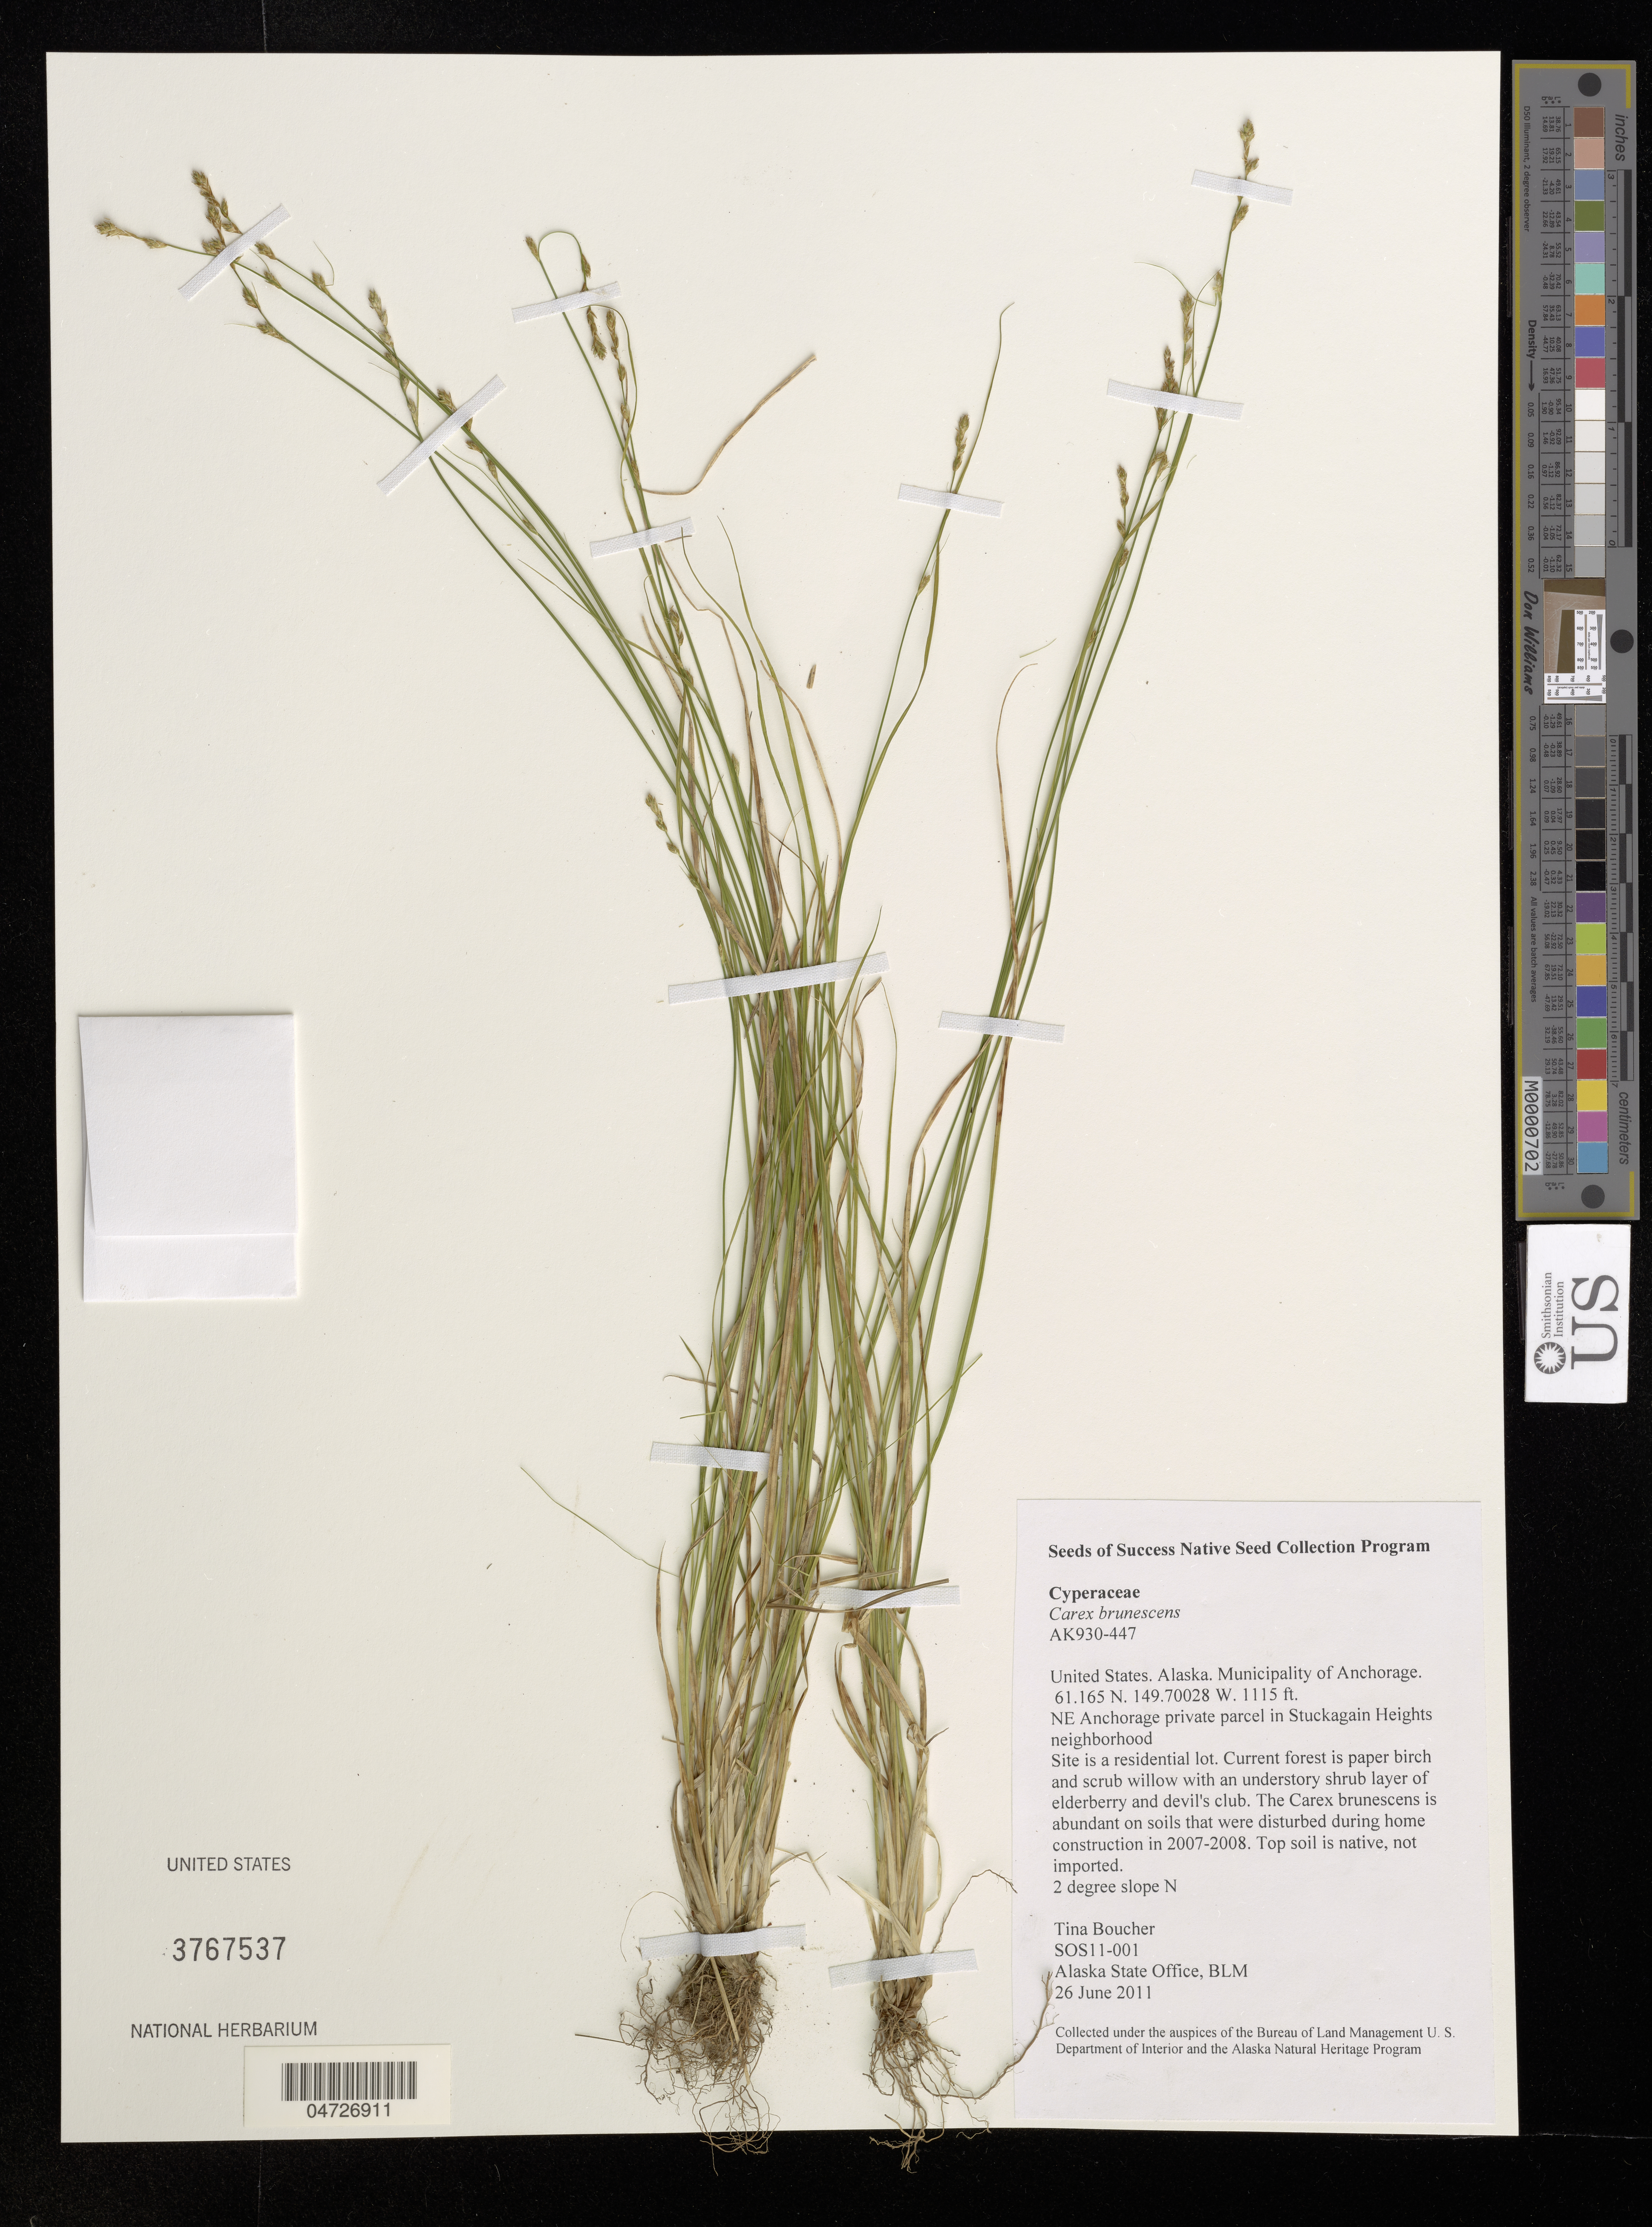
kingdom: Plantae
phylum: Tracheophyta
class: Liliopsida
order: Poales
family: Cyperaceae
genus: Carex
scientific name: Carex brunnescens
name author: (Pers.) Poir.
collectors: T. Boucher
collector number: SOS11-001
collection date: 2011-06-26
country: United States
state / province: Alaska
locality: Municipality of Anchorage. NE Anchorage private parcel in Stuckagain Heights neighborhood.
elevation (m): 340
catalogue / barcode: US 3767537